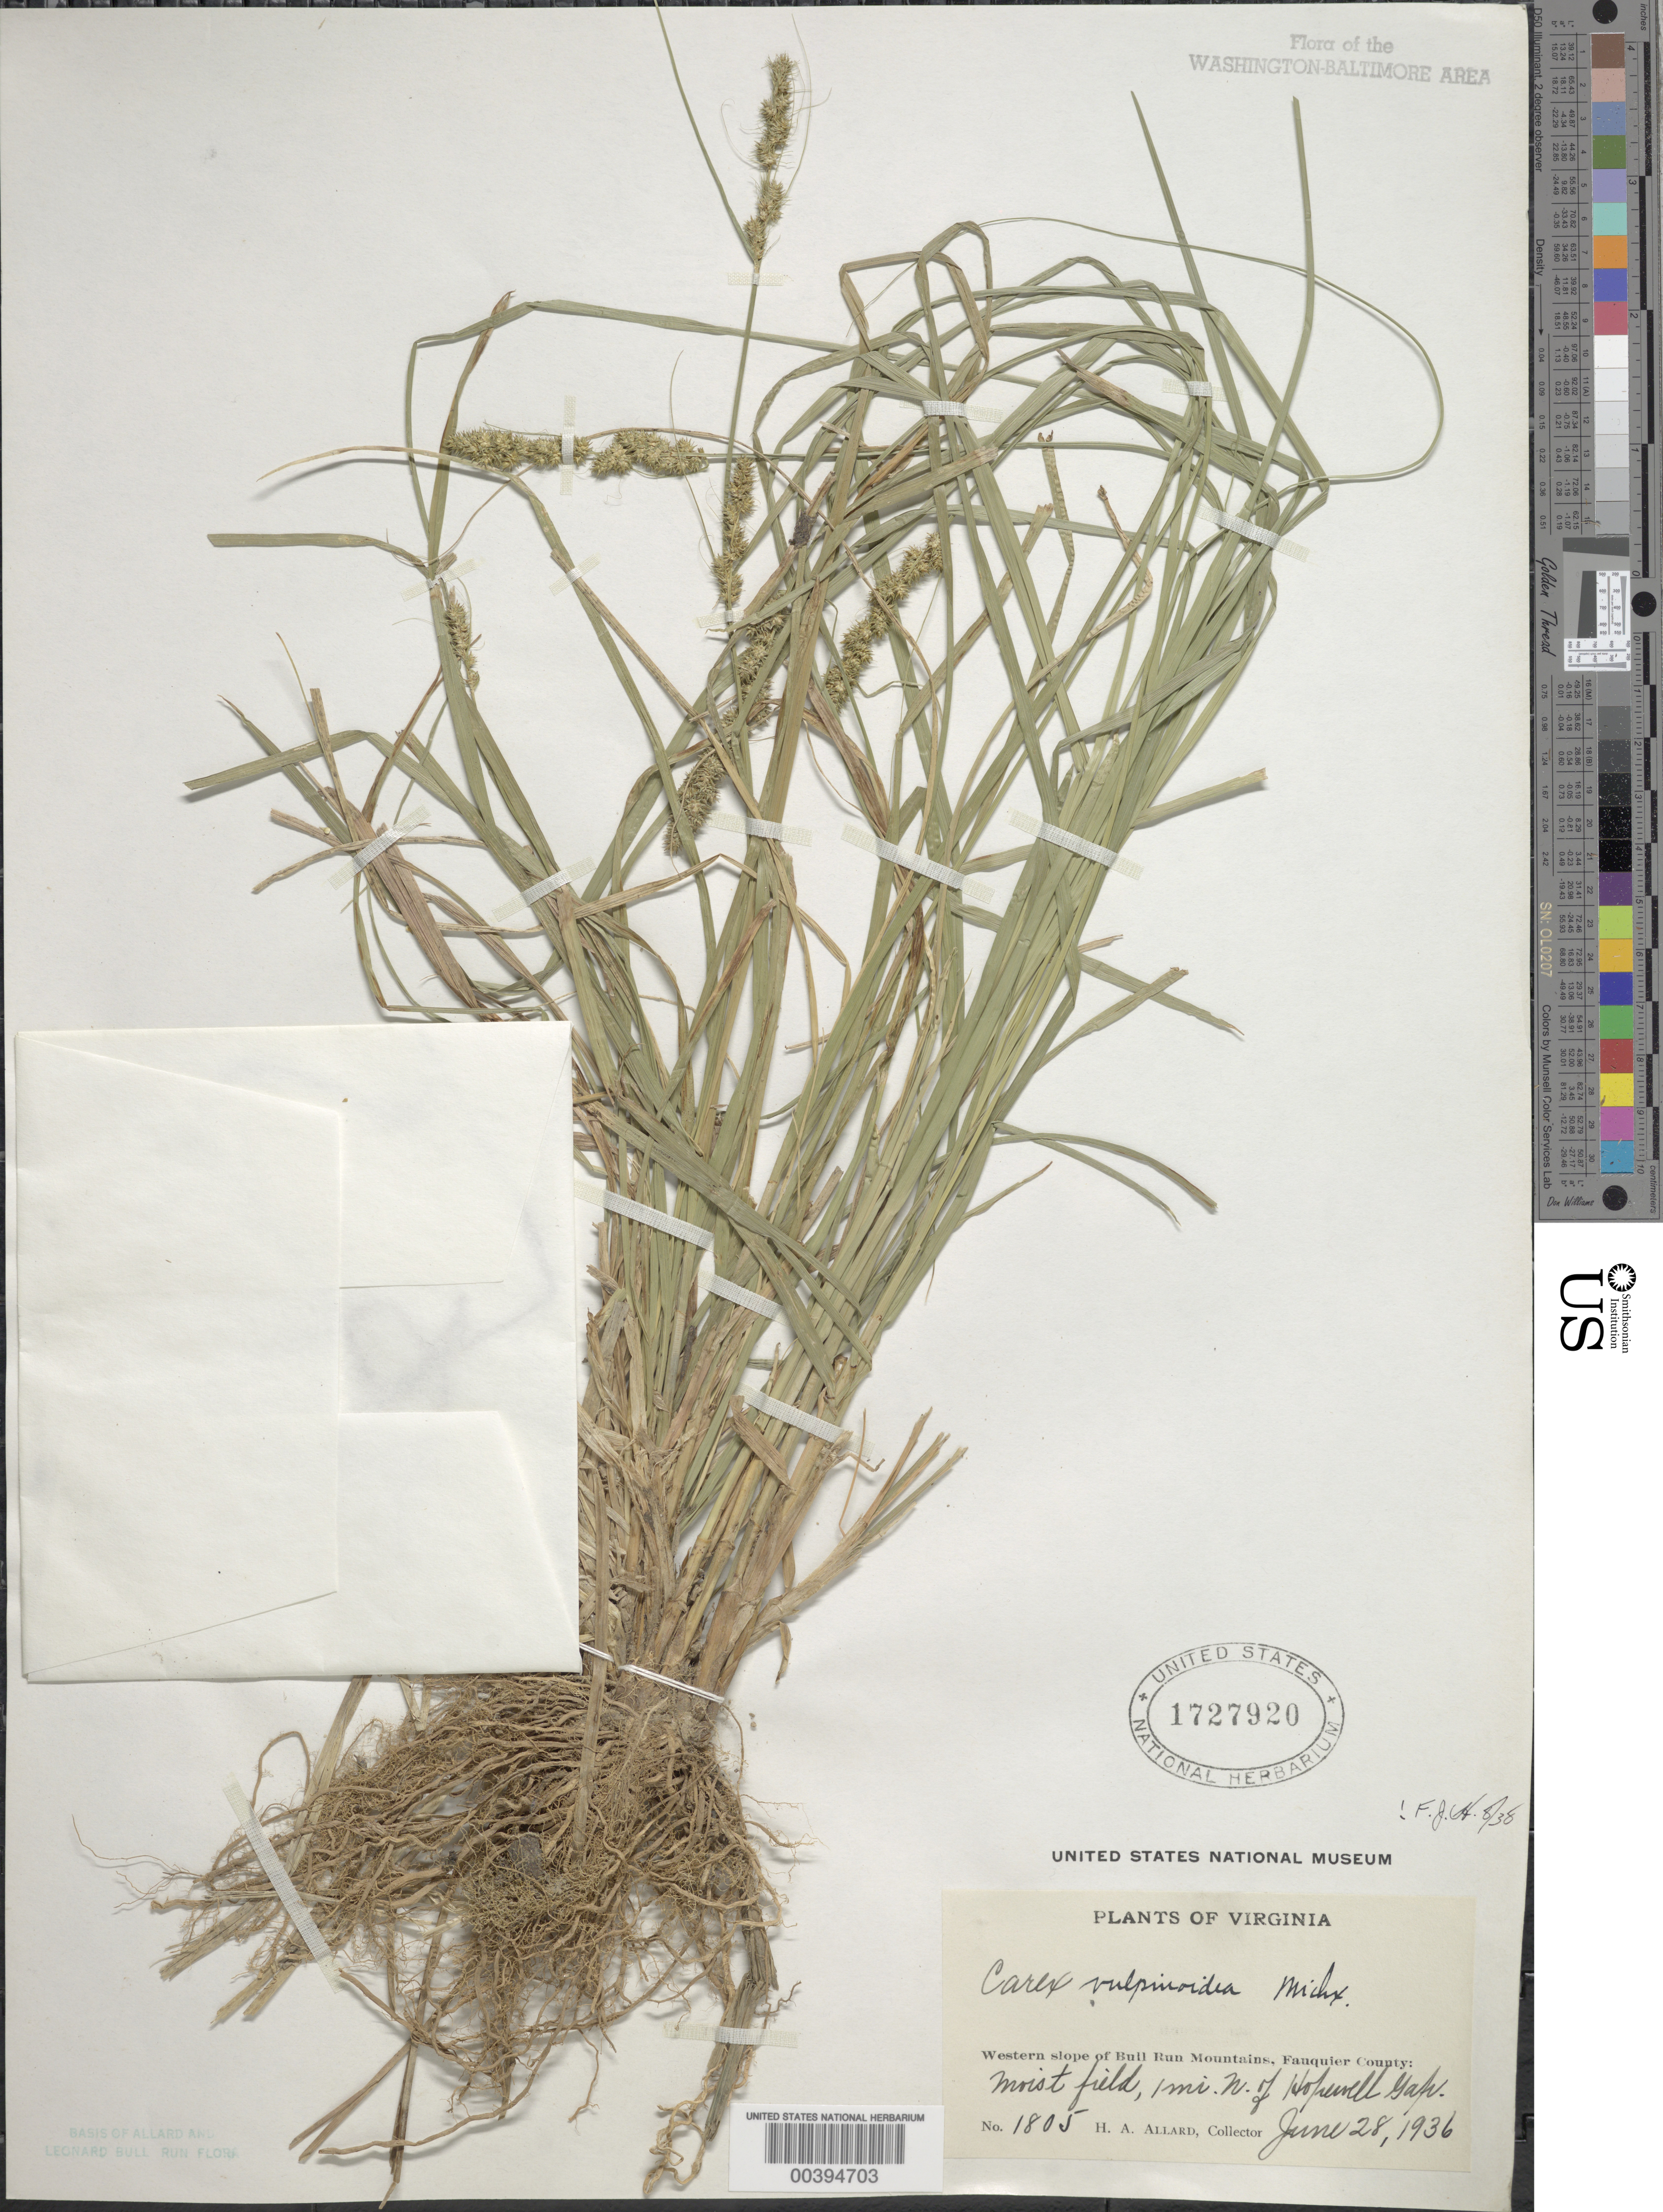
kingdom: Plantae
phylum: Tracheophyta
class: Liliopsida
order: Poales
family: Cyperaceae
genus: Carex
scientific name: Carex vulpinoidea Michx.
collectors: H. A. Allard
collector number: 1805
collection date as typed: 28 Jun 1936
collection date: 1936-06-28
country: United States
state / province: Virginia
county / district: Fauquier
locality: North of Hopewell Gap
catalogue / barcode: US 1727920